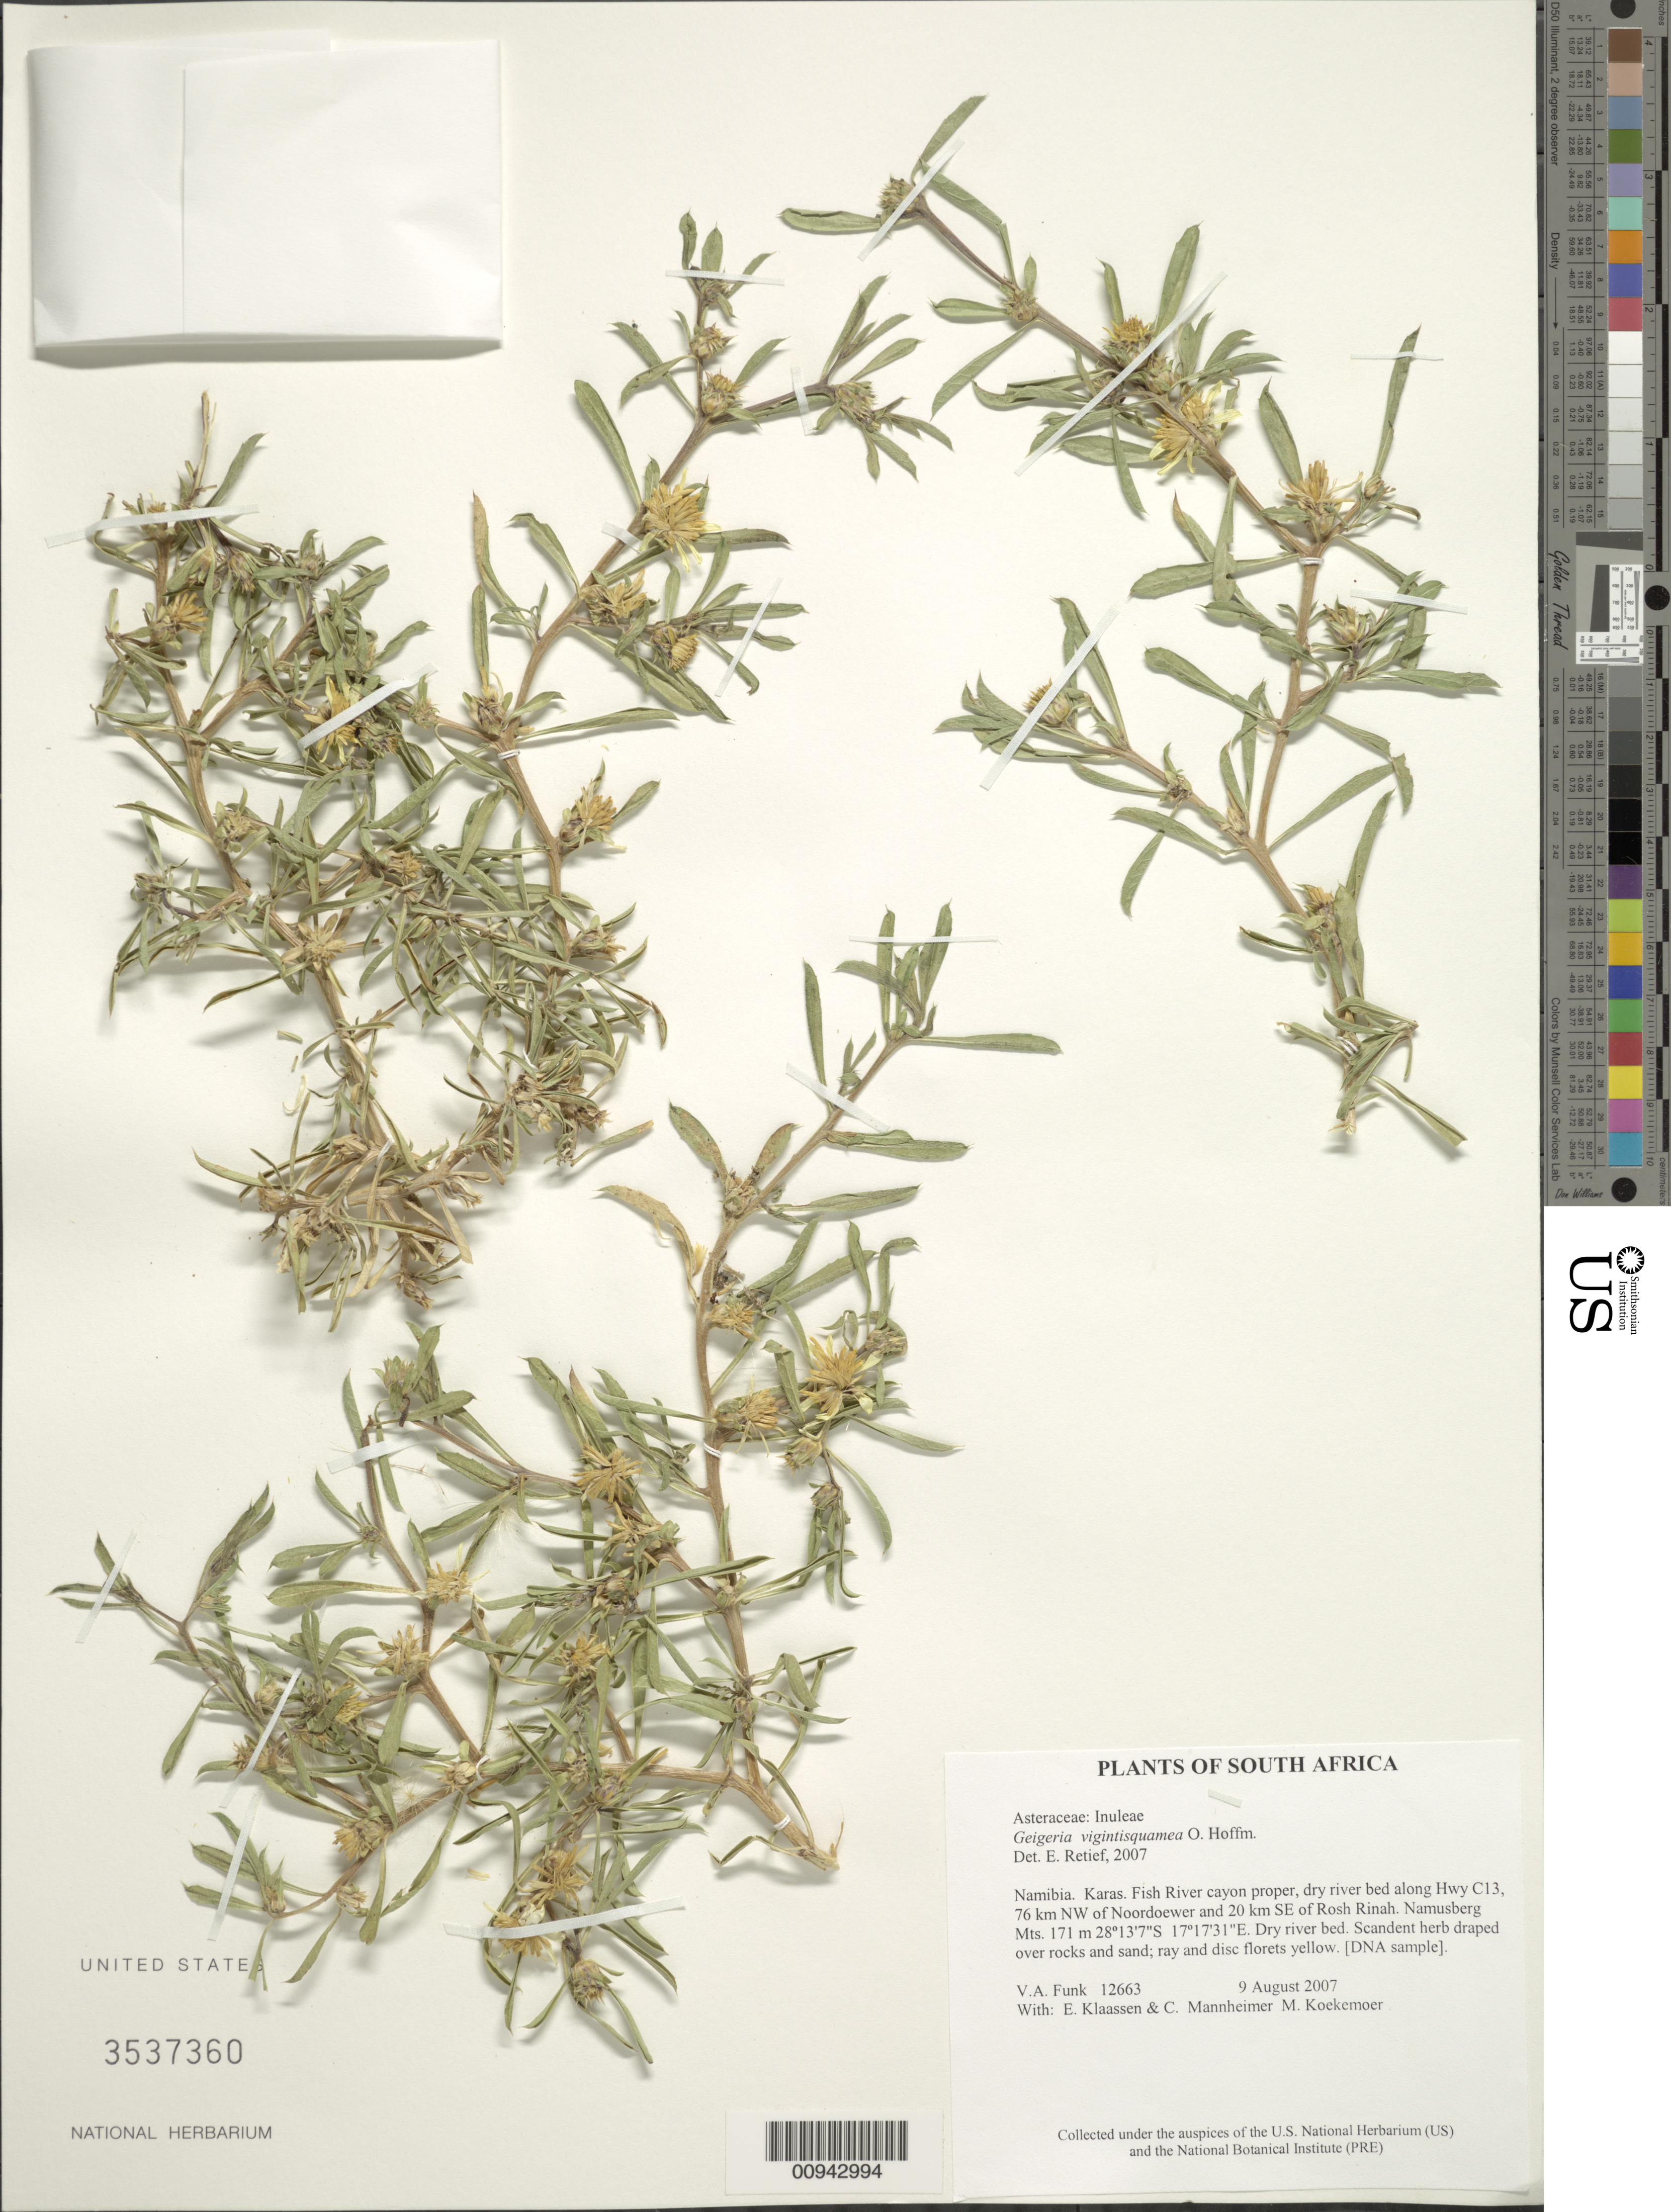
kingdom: Plantae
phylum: Tracheophyta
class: Magnoliopsida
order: Asterales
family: Asteraceae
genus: Geigeria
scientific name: Geigeria vigintisquamea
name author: O. Hoffm.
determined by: Retief, E.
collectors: V. Funk, M. Koekemoer, E. S. Klaassen & C. A. Mannheimer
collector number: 12663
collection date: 2007-08-09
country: Namibia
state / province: Karas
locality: Fish River cayon proper, dry river bed along Hwy C13, 76 km NW of Noordoewer and 20 km SE of Rosh Rinah. Namusberg Mts.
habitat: Dry river bed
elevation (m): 171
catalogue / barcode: US 3537360